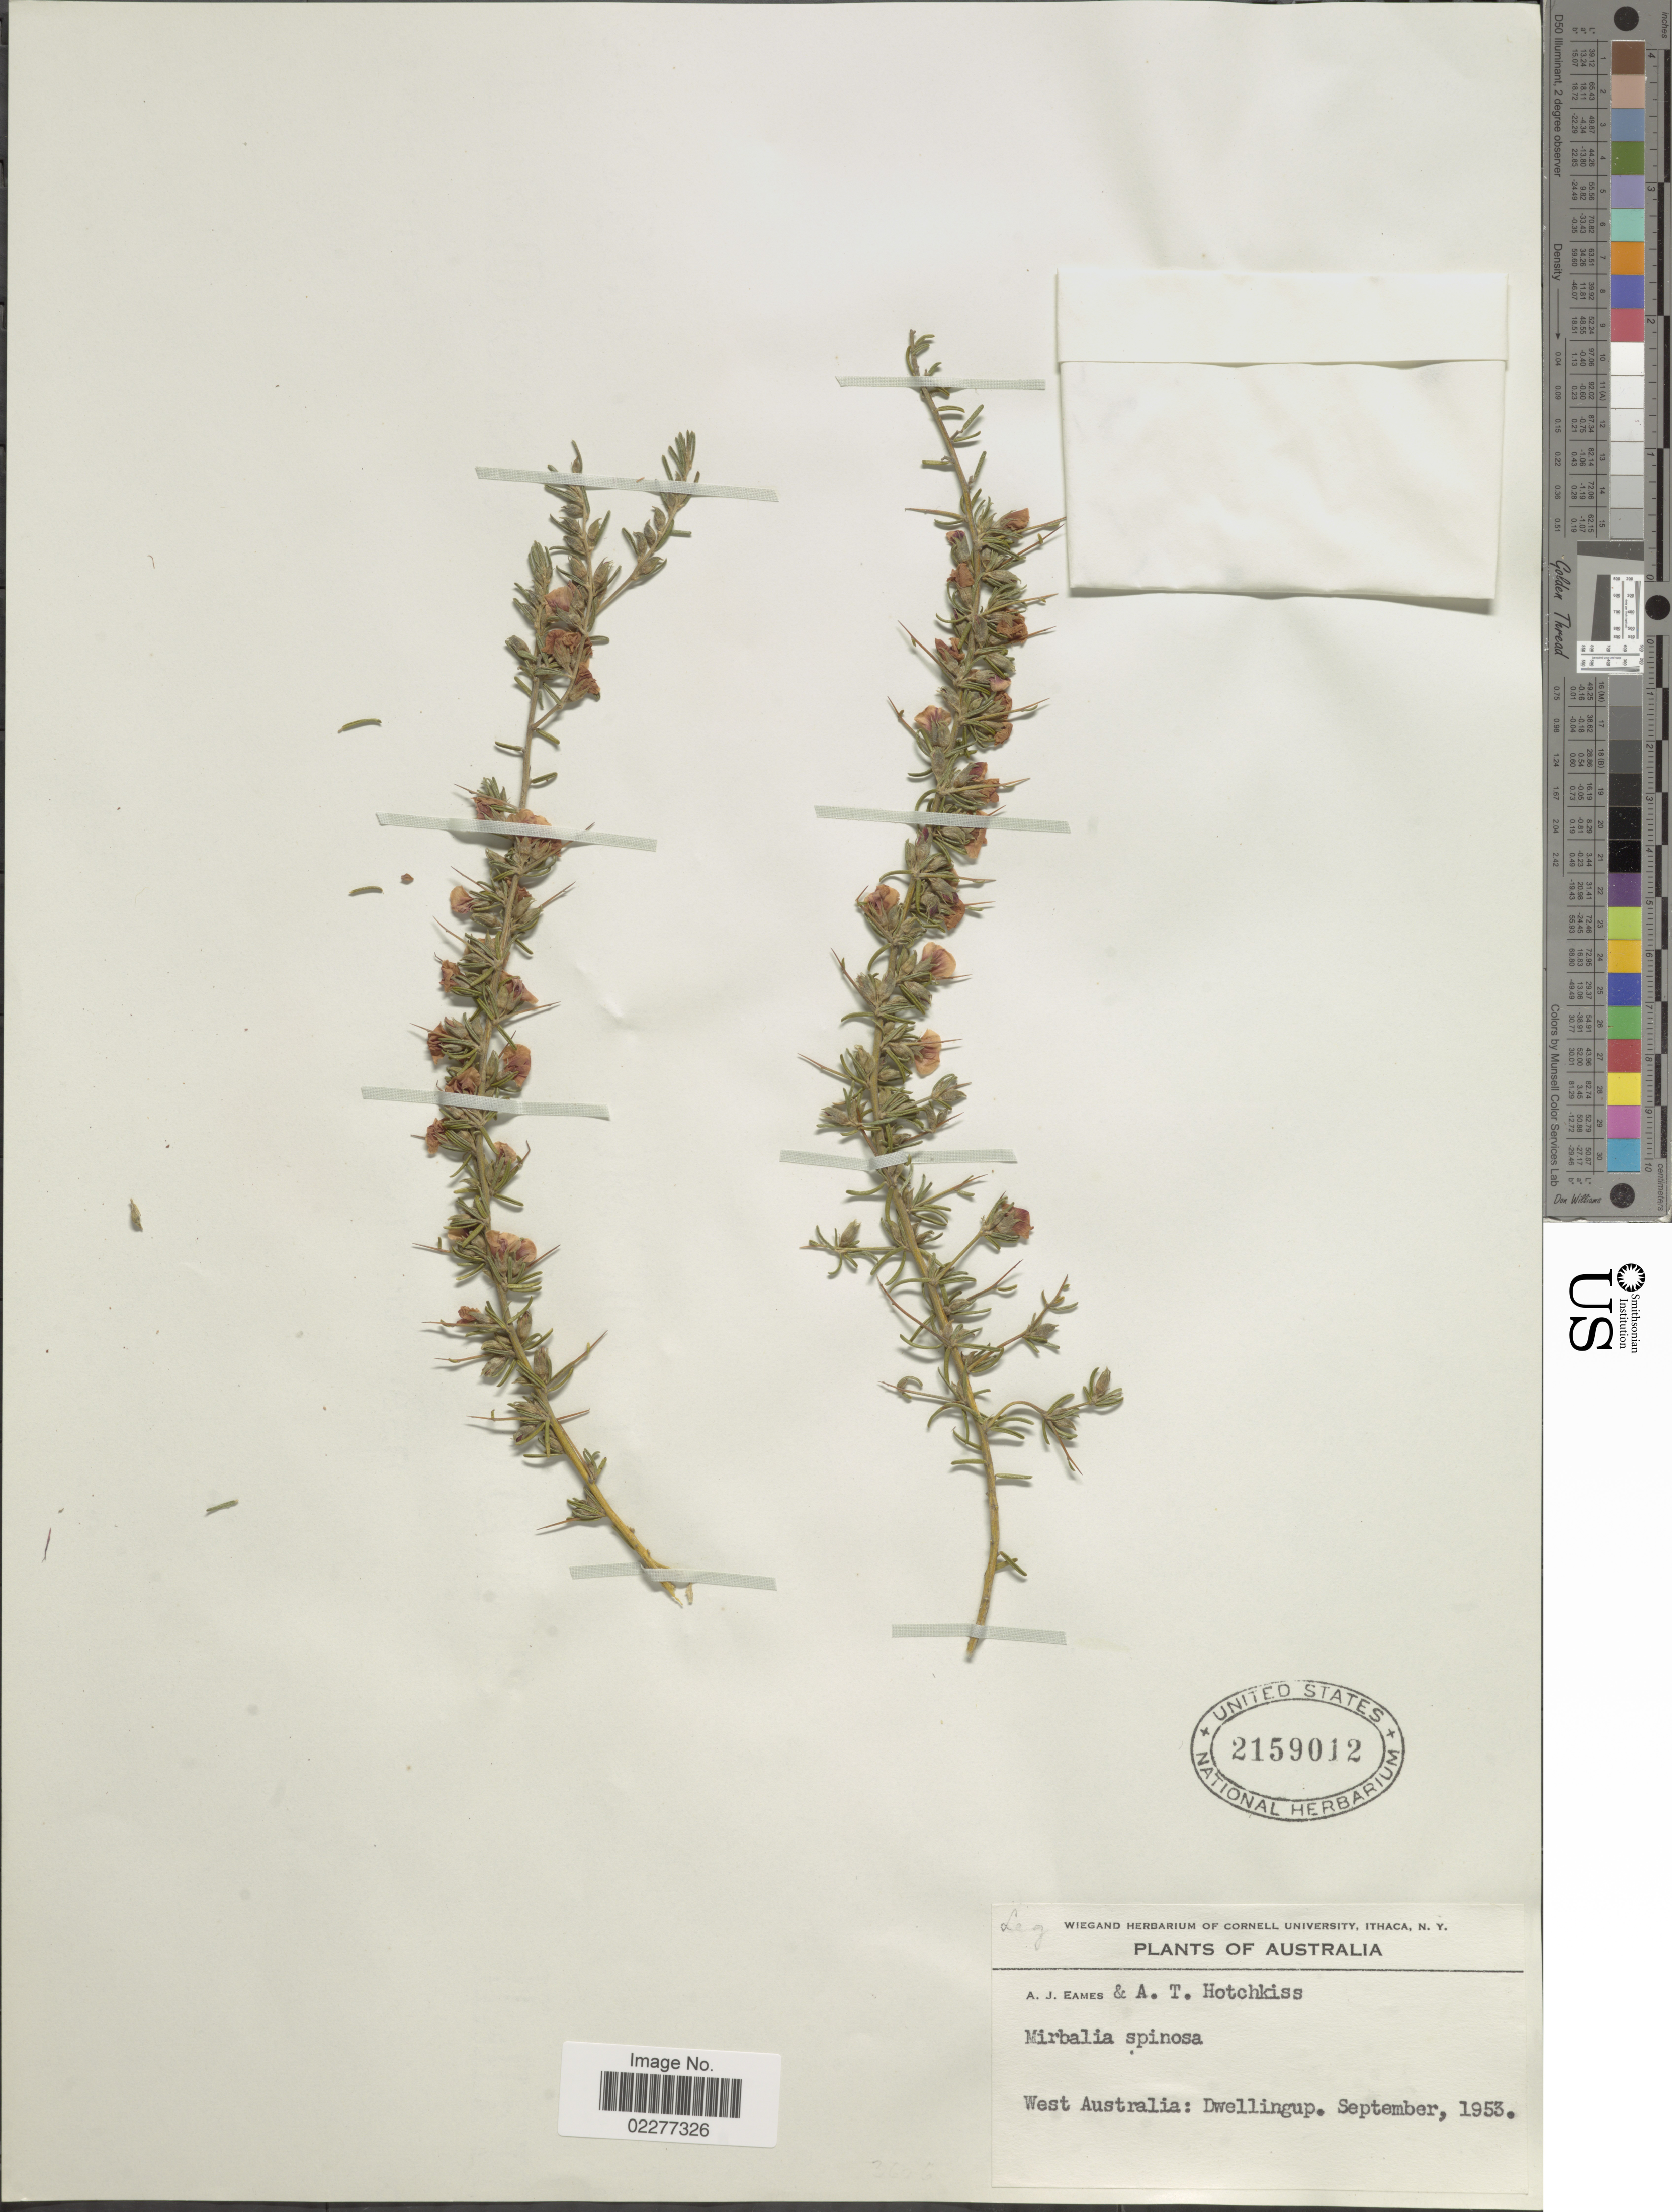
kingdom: Plantae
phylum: Tracheophyta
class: Magnoliopsida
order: Fabales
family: Fabaceae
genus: Mirbelia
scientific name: Mirbelia spinosa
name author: (Benth.) Benth.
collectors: A. J. Eames & A. Hotchkiss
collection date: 1953-09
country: Australia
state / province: Western Australia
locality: Dwellingup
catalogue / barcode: US 2159012